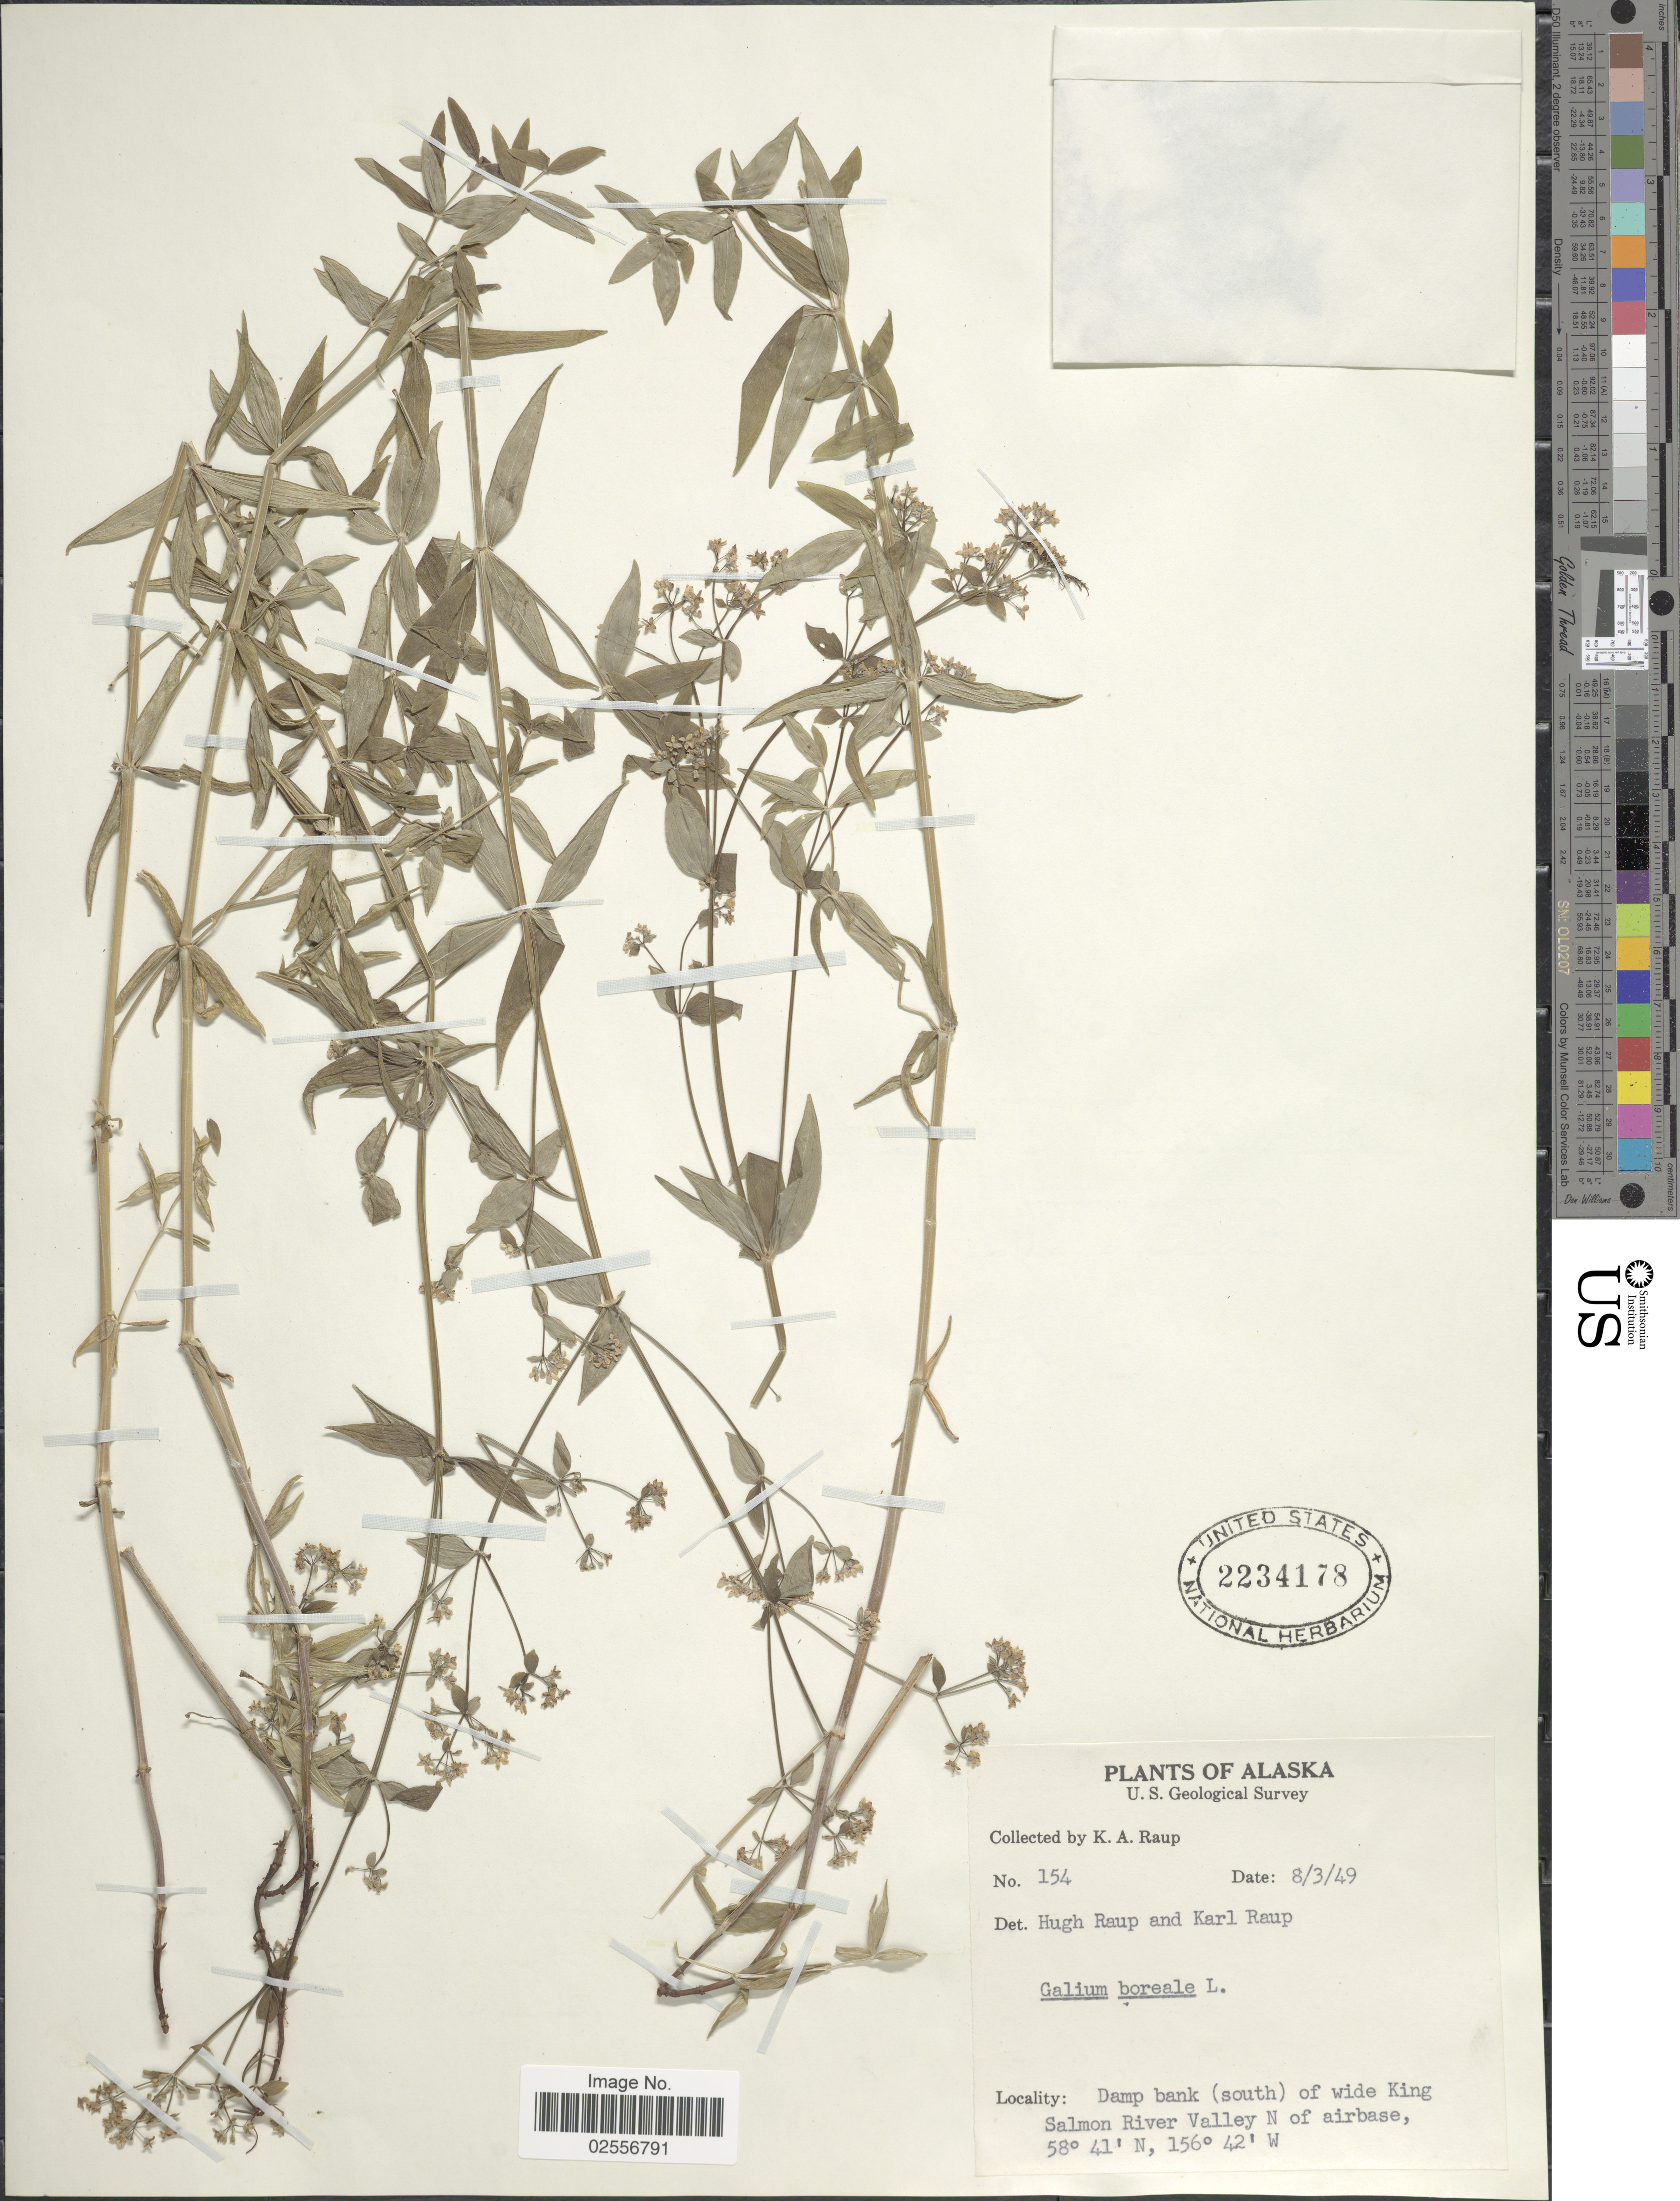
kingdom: Plantae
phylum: Tracheophyta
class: Magnoliopsida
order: Gentianales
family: Rubiaceae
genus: Galium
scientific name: Galium boreale L.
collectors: K. Raup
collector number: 154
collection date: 1949-08-03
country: United States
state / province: Alaska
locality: Damp bank (south) of Wide King Salmon River Valley N of airbase.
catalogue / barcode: US 2234178